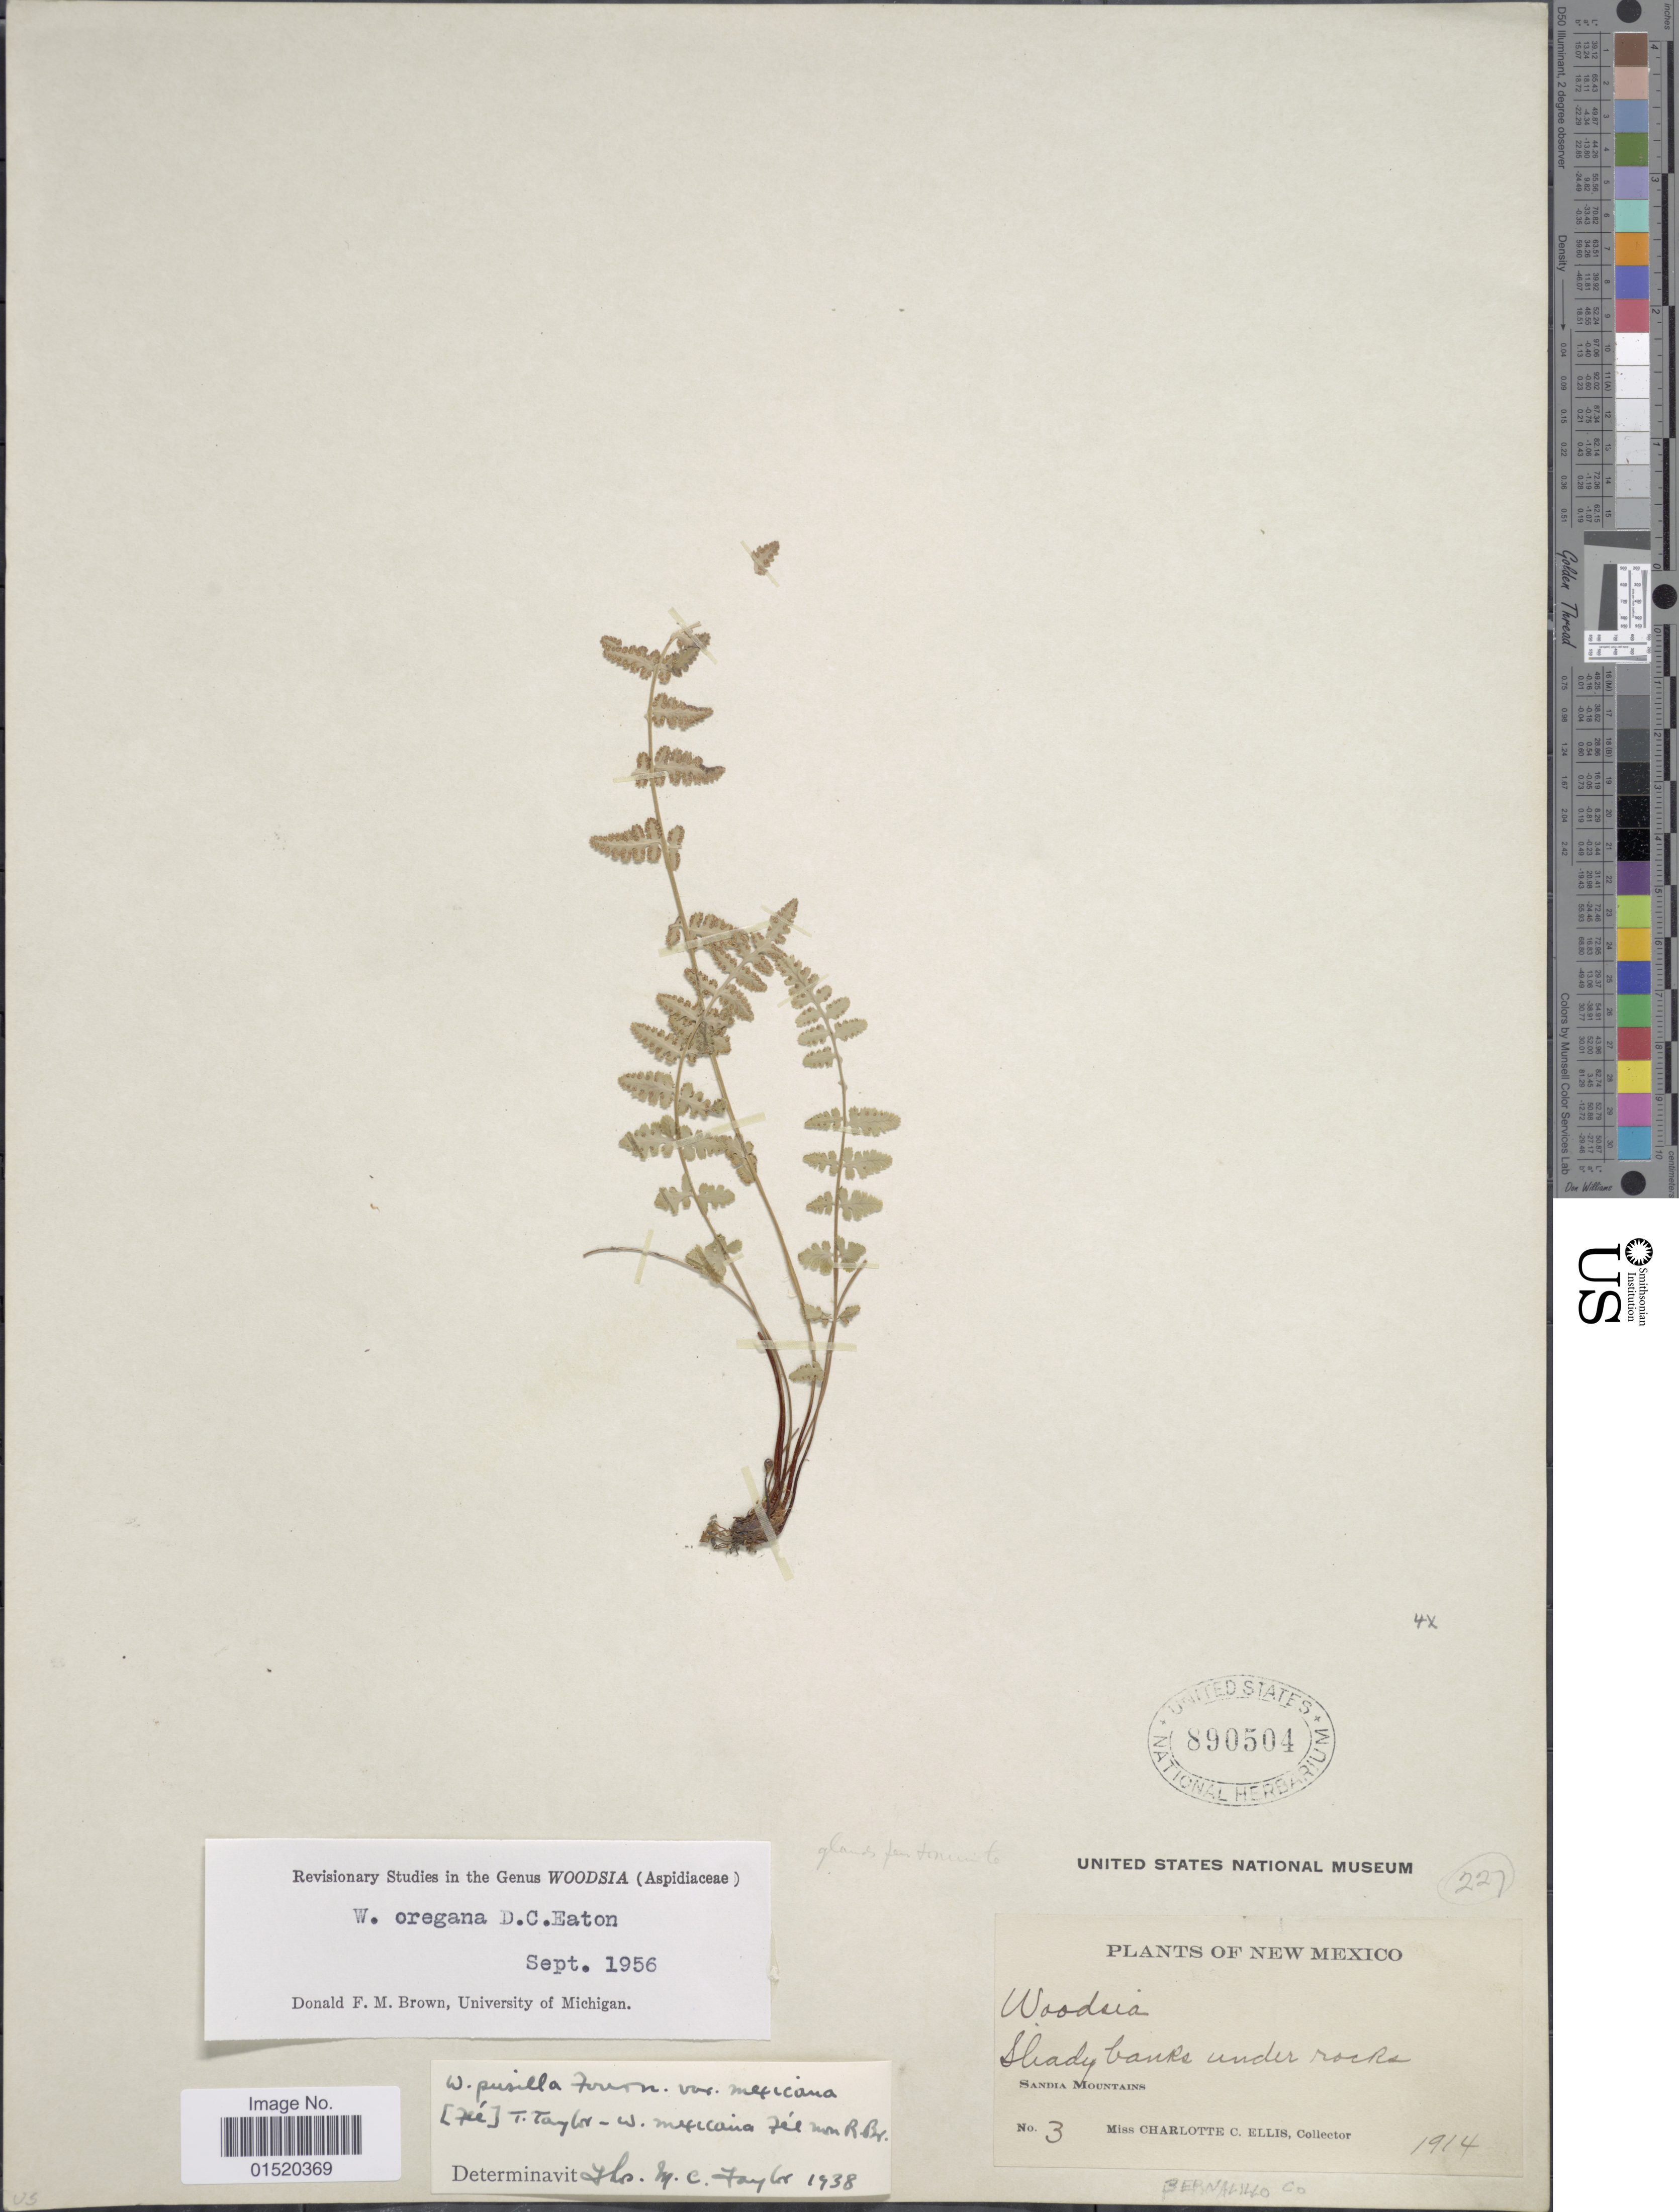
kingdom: Plantae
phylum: Tracheophyta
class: Polypodiopsida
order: Polypodiales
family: Woodsiaceae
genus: Woodsia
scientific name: Woodsia oregana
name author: D.C. Eaton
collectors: C. C. Ellis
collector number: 3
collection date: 1914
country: United States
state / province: New Mexico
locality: Shady banks under rocks, Sandia Mountains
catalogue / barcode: US 890504